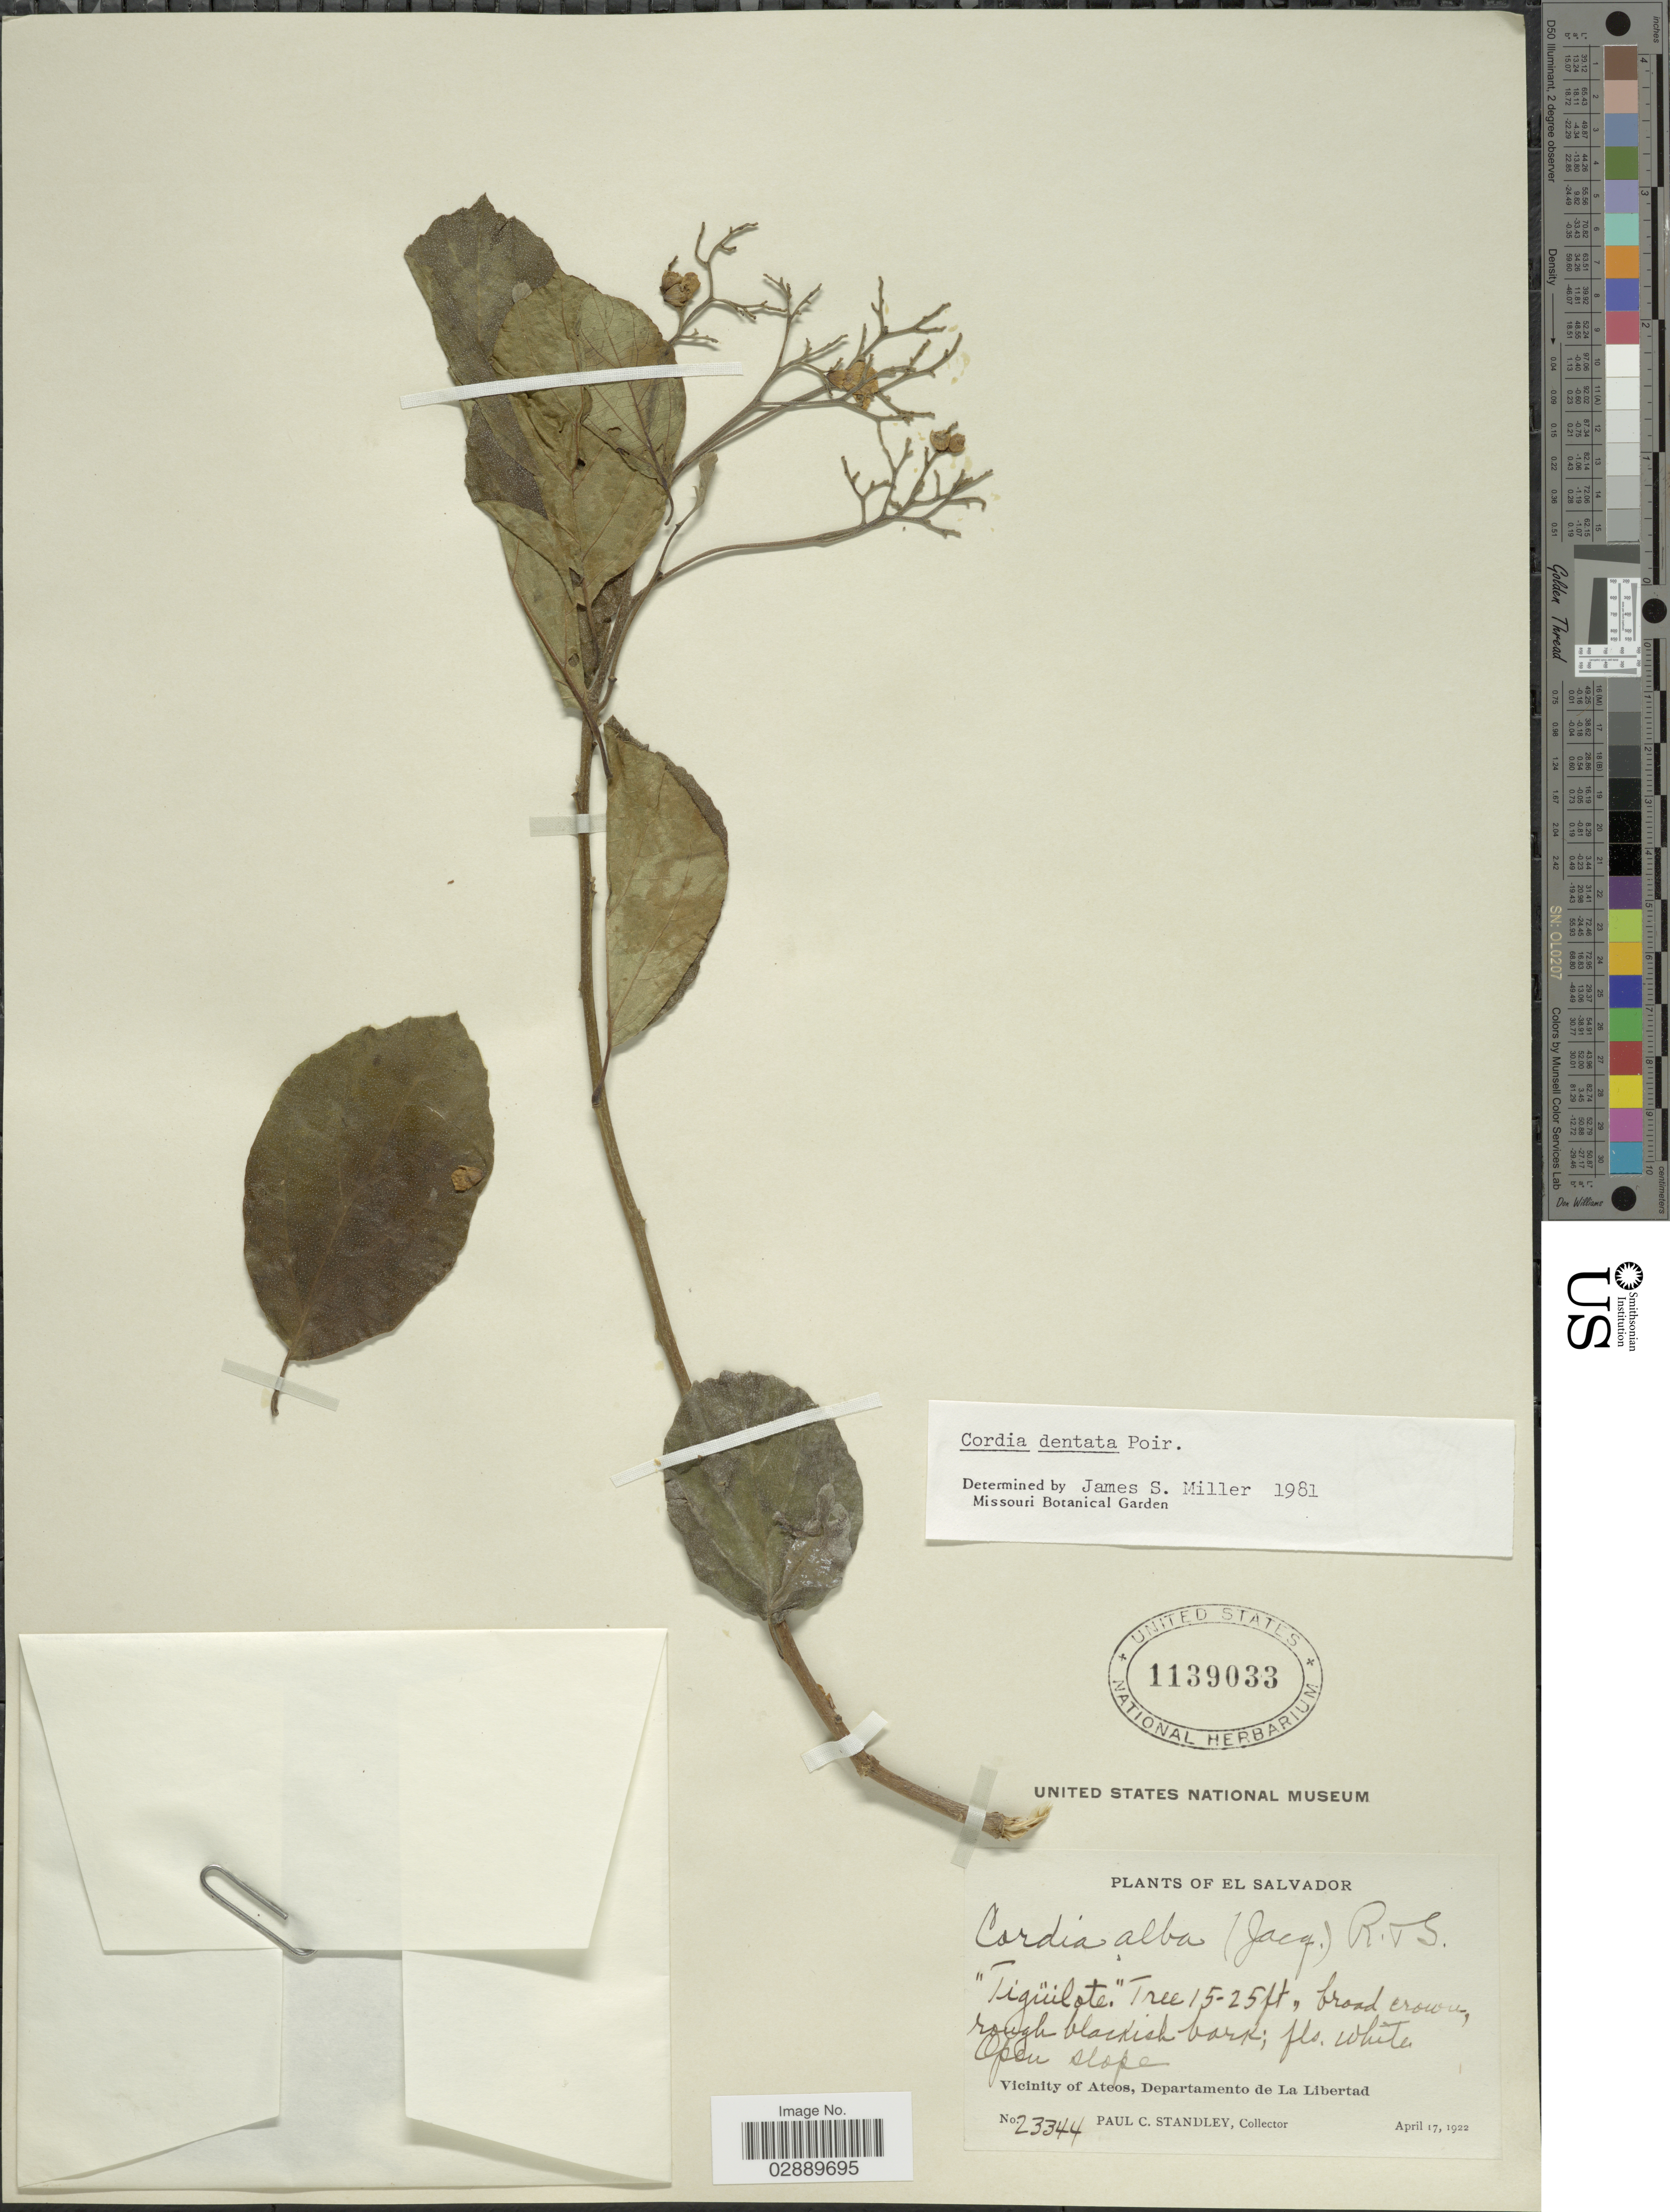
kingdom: Plantae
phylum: Tracheophyta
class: Magnoliopsida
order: Boraginales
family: Cordiaceae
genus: Cordia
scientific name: Cordia dentata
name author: Poir.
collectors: P. C. Standley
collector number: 23344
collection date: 1922-04-17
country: El Salvador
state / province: La Libertad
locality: Vicinity of Ateos, Departemento de La Libertad.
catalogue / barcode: US 1139033